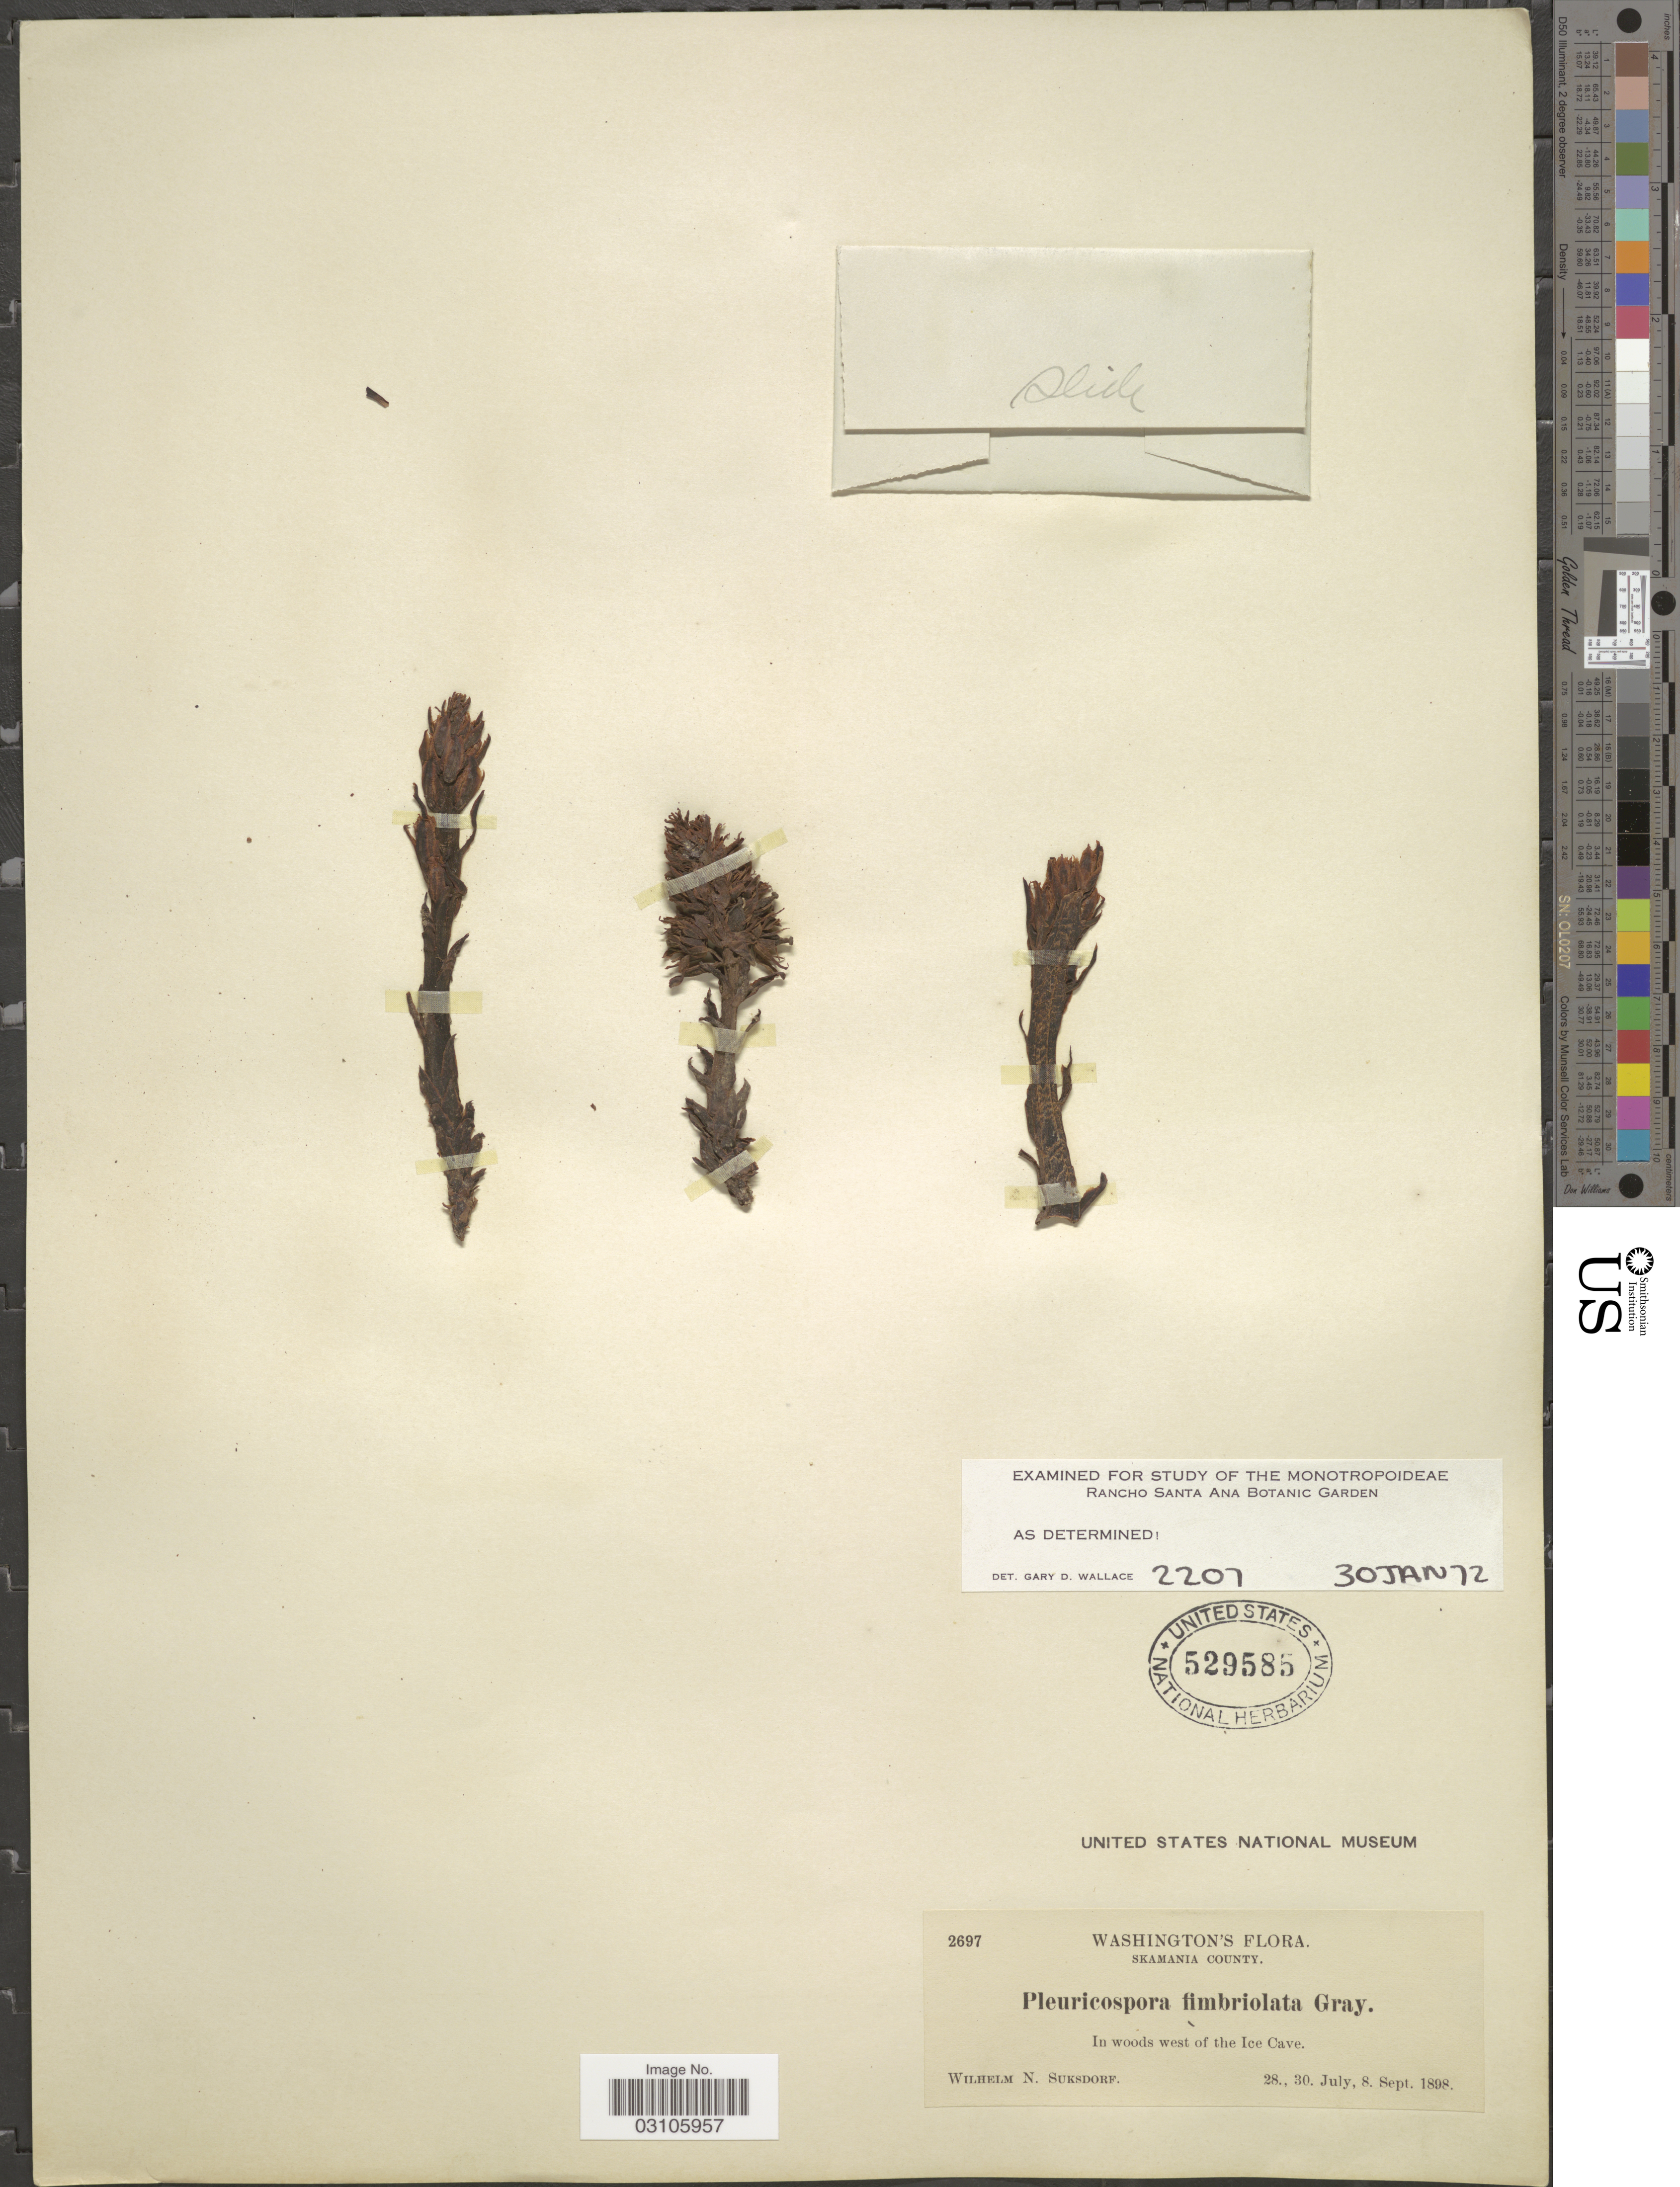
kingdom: Plantae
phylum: Tracheophyta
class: Magnoliopsida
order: Ericales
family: Ericaceae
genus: Pleuricospora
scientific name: Pleuricospora sp.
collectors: W. N. Suksdorf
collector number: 2697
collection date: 1898-07-28/1898-09-08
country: United States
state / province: Washington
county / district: Skamania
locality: Skamania County. In woods west of the Ice Cave.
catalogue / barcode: US 529585